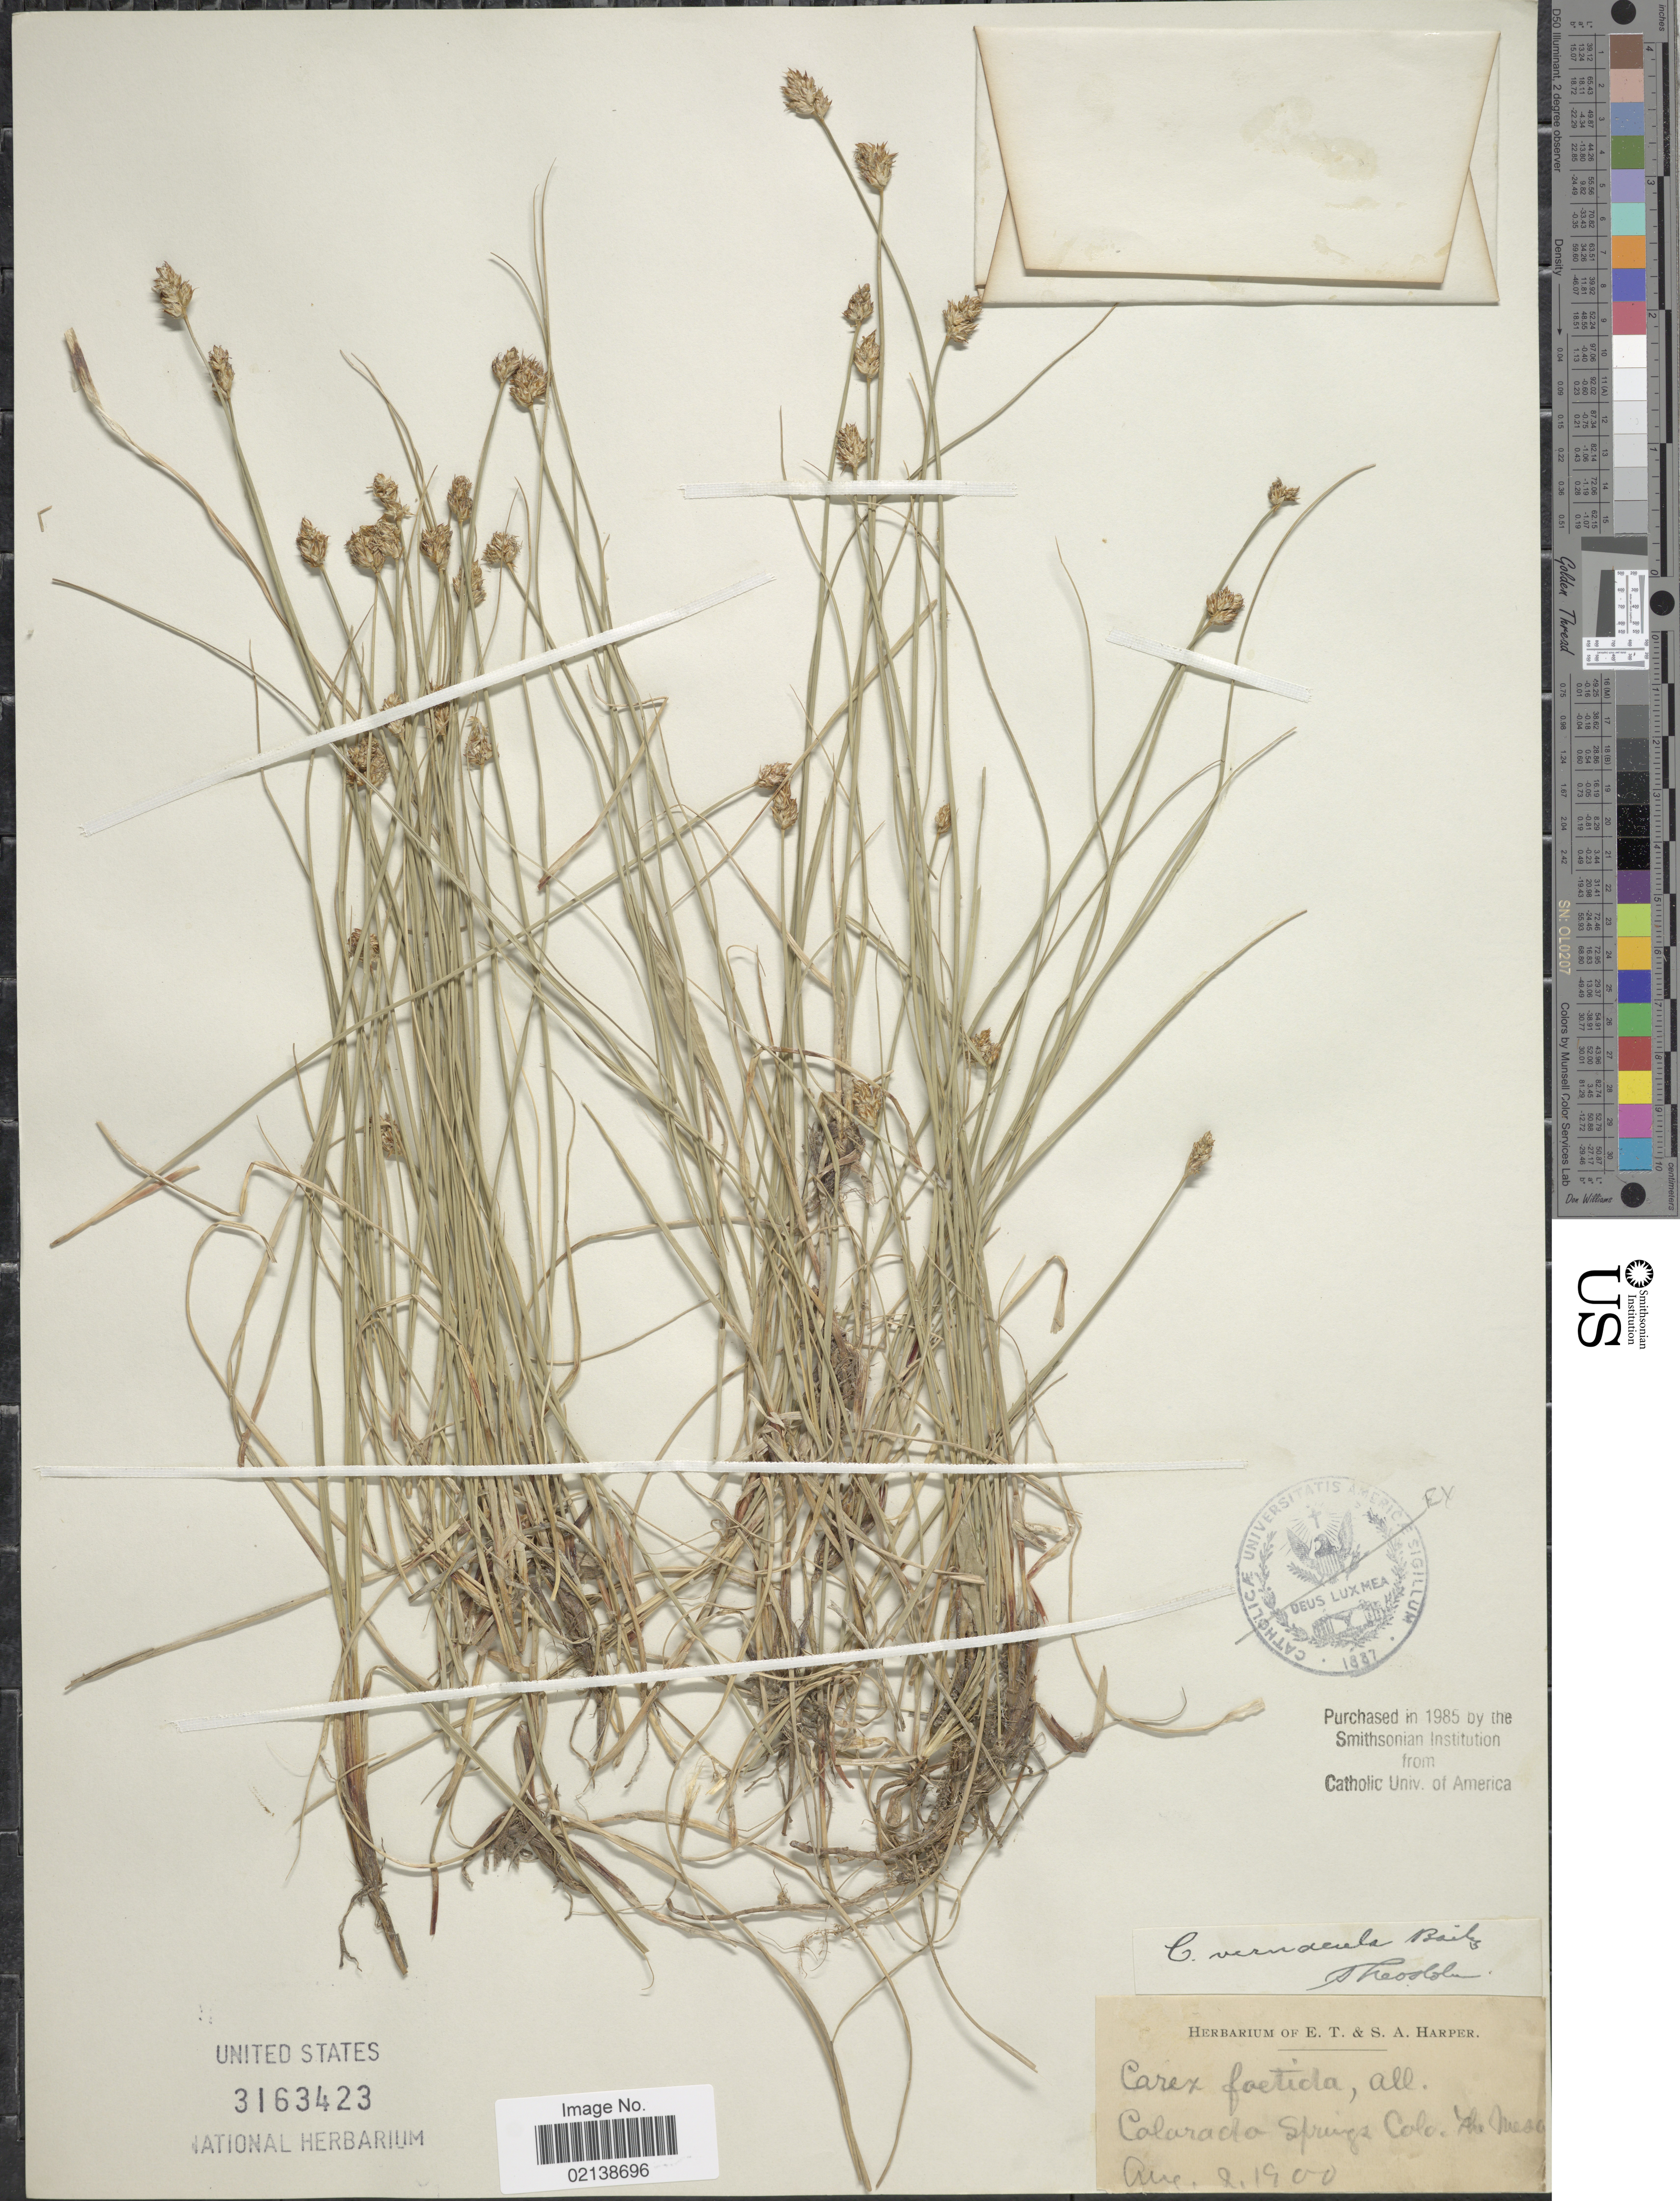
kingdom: Plantae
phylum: Tracheophyta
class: Liliopsida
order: Poales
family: Cyperaceae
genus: Carex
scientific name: Carex vernacula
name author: L.H. Bailey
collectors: ex herb. E. T. & S. A. Harper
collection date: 1900-08-08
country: United States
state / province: Colorado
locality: Colorado Springs, Colo., The Mesa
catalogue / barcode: US 3163423